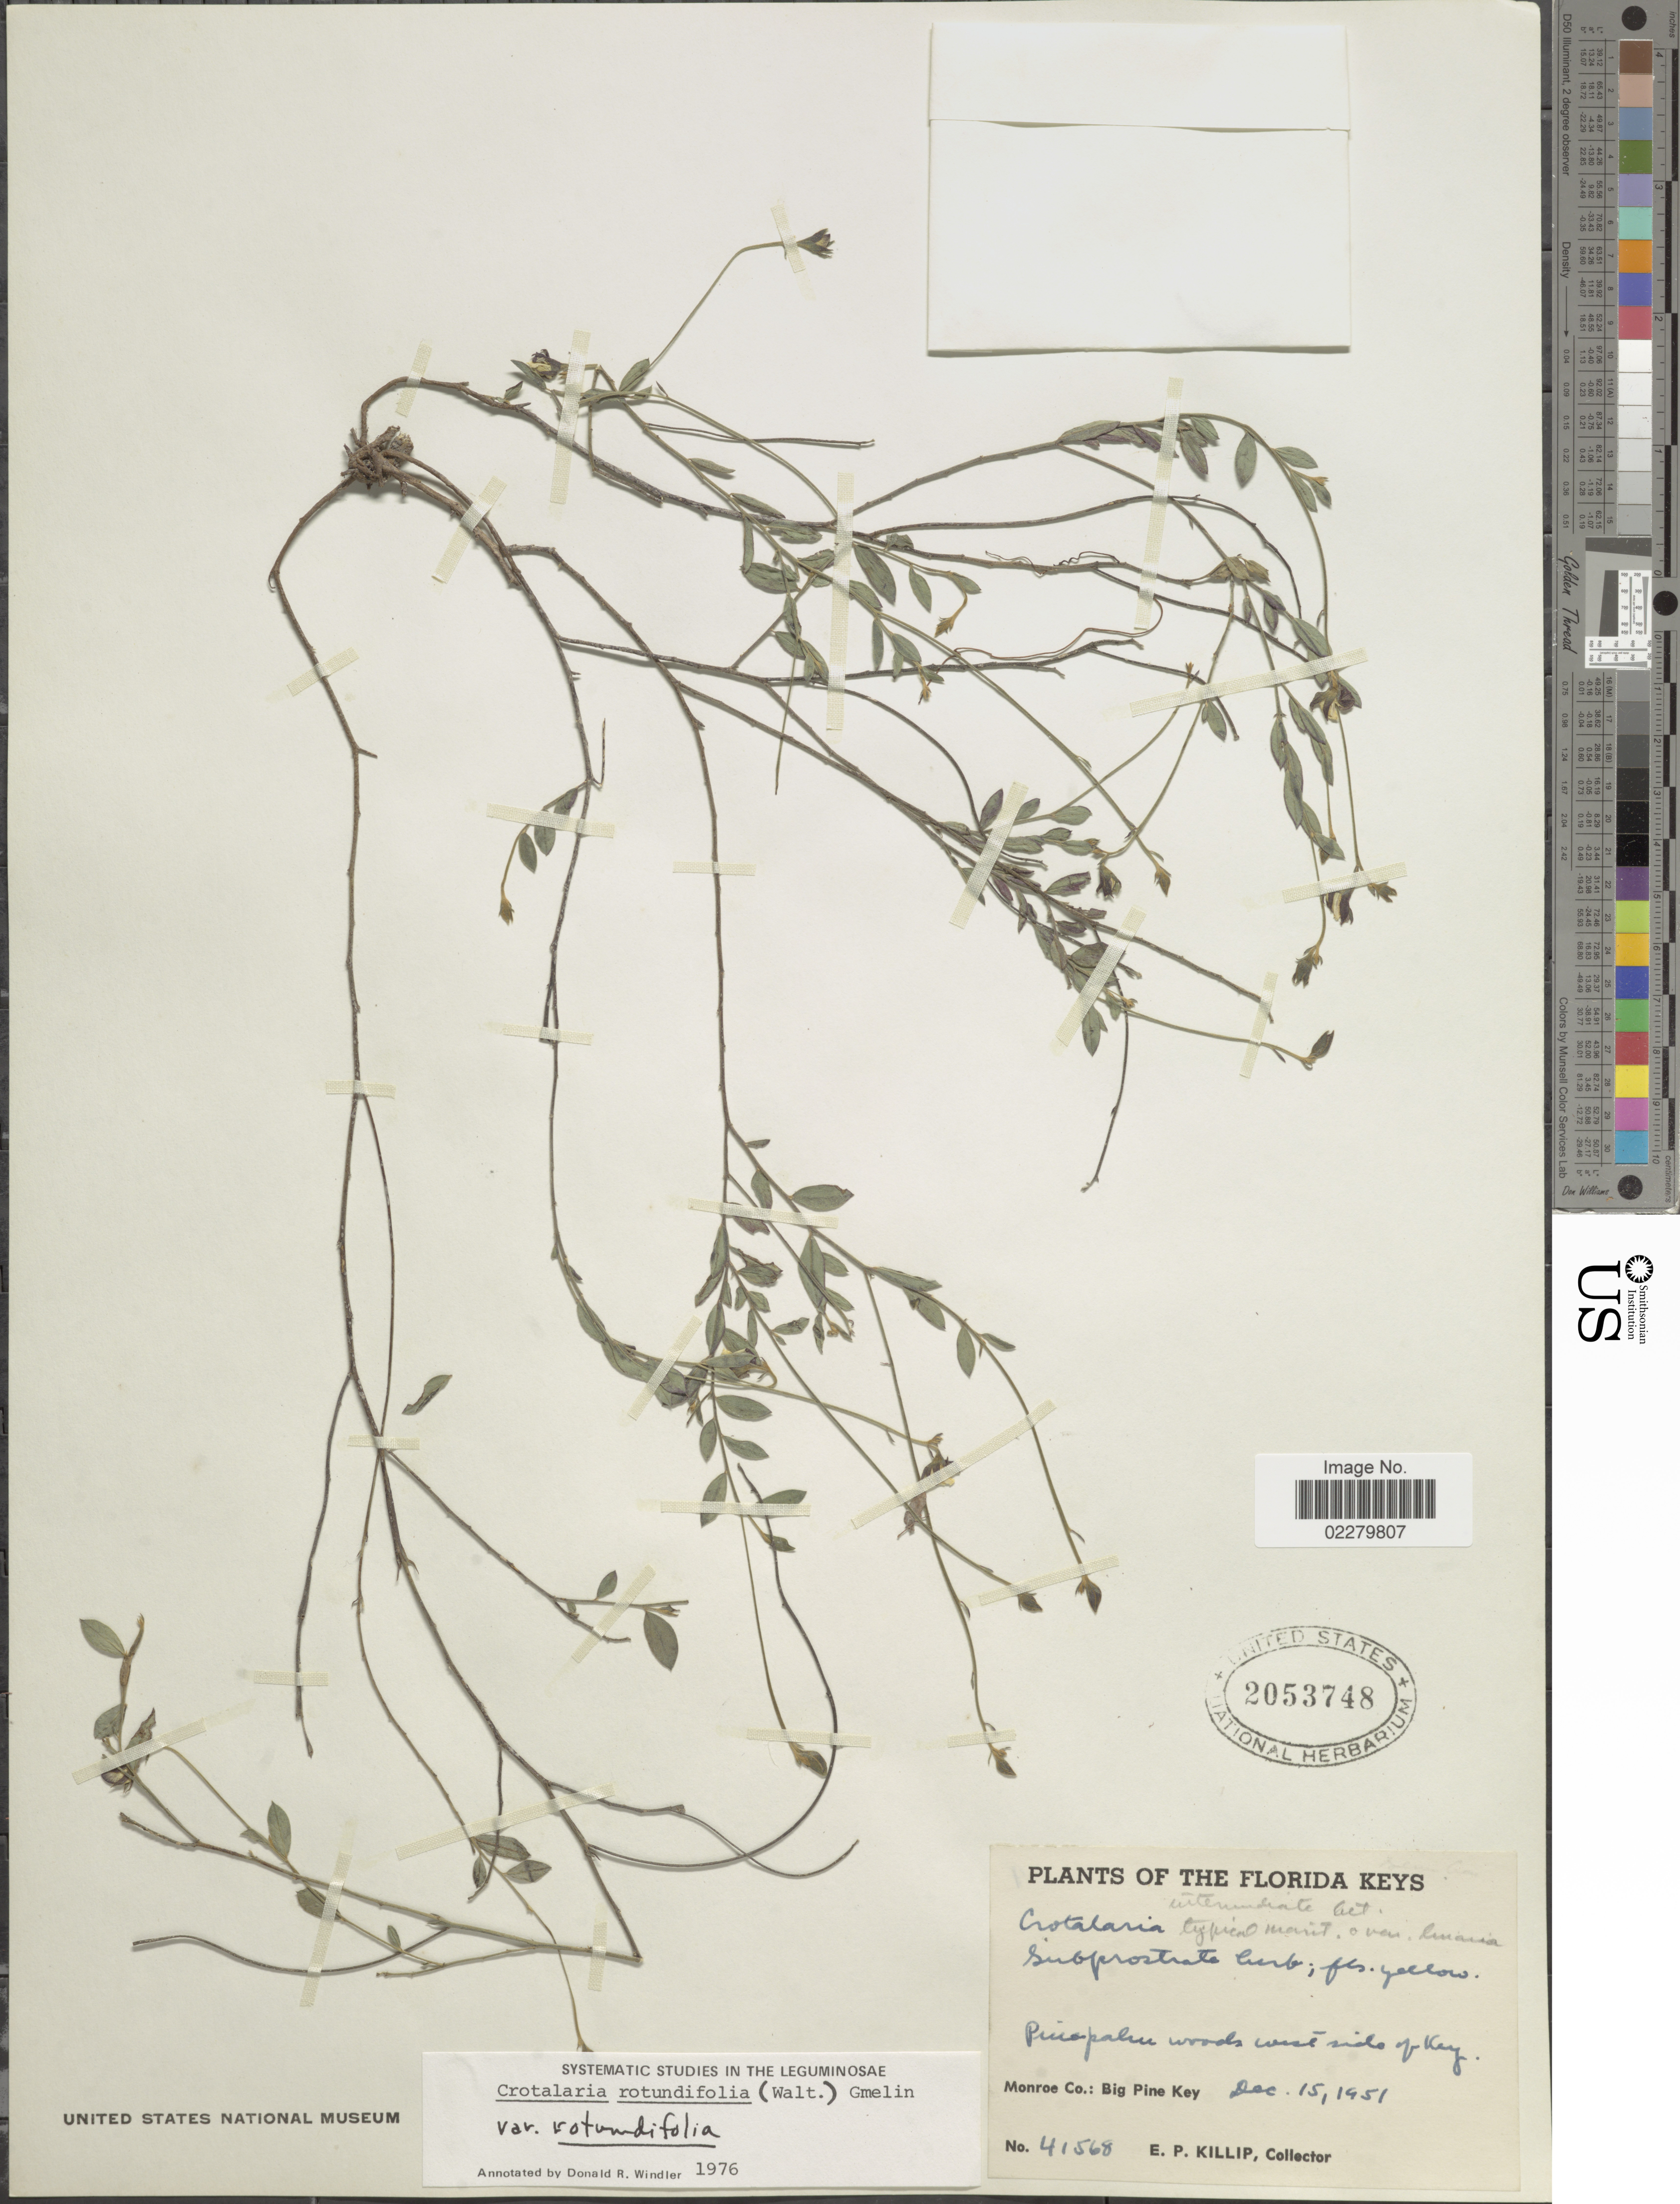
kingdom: Plantae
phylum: Tracheophyta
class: Magnoliopsida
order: Fabales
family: Fabaceae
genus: Crotalaria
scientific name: Crotalaria rotundifolia var. rotundifolia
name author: (Walter) J.F. Gmel.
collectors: E. P. Killip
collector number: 41568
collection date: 1951-12-15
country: United States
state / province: Florida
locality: west side of Key. Monroe Co.: Big Pine Key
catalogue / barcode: US 2053748